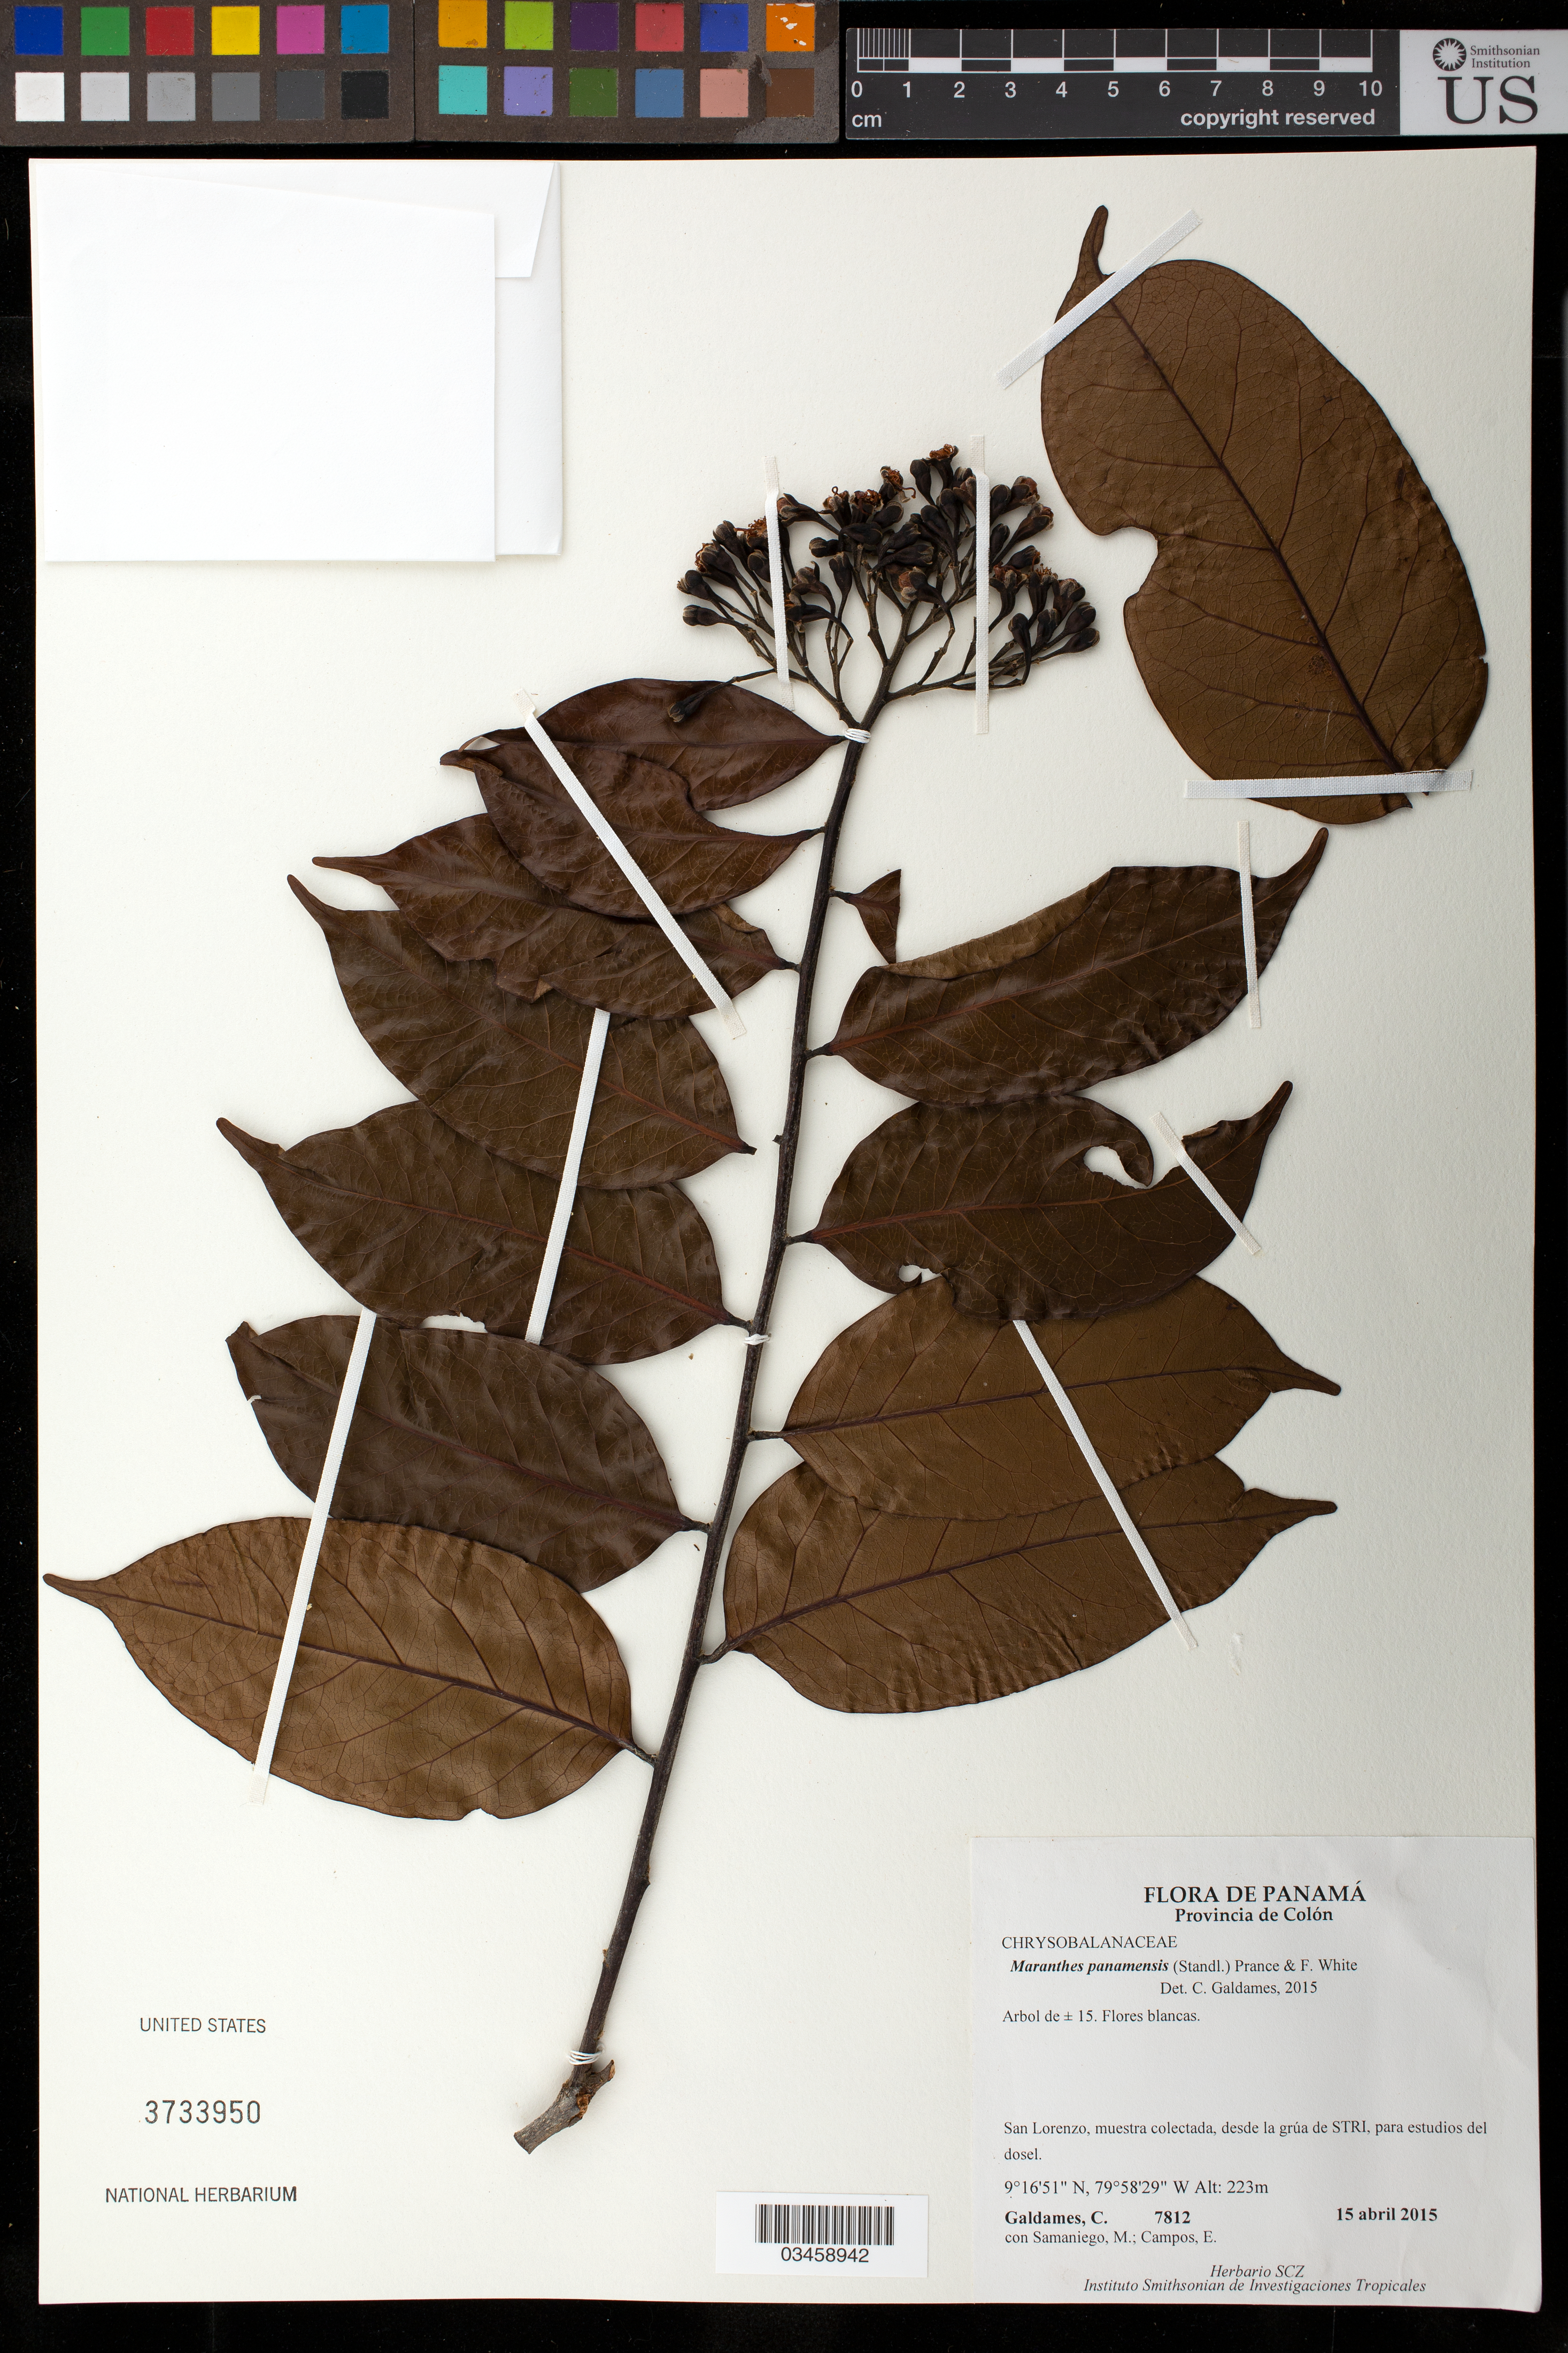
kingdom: Plantae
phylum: Tracheophyta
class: Magnoliopsida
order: Malpighiales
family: Chrysobalanaceae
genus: Maranthes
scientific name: Maranthes panamensis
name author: (Standl.) Prance & F. White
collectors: C. Galdames, M. Samaniego & E. Campos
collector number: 7812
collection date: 2015-04-15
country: Panama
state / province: Colón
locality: San Lorenzo, muestra colectada, desde la grúa de STRI, para estudios del dosel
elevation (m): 223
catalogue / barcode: US 3733950